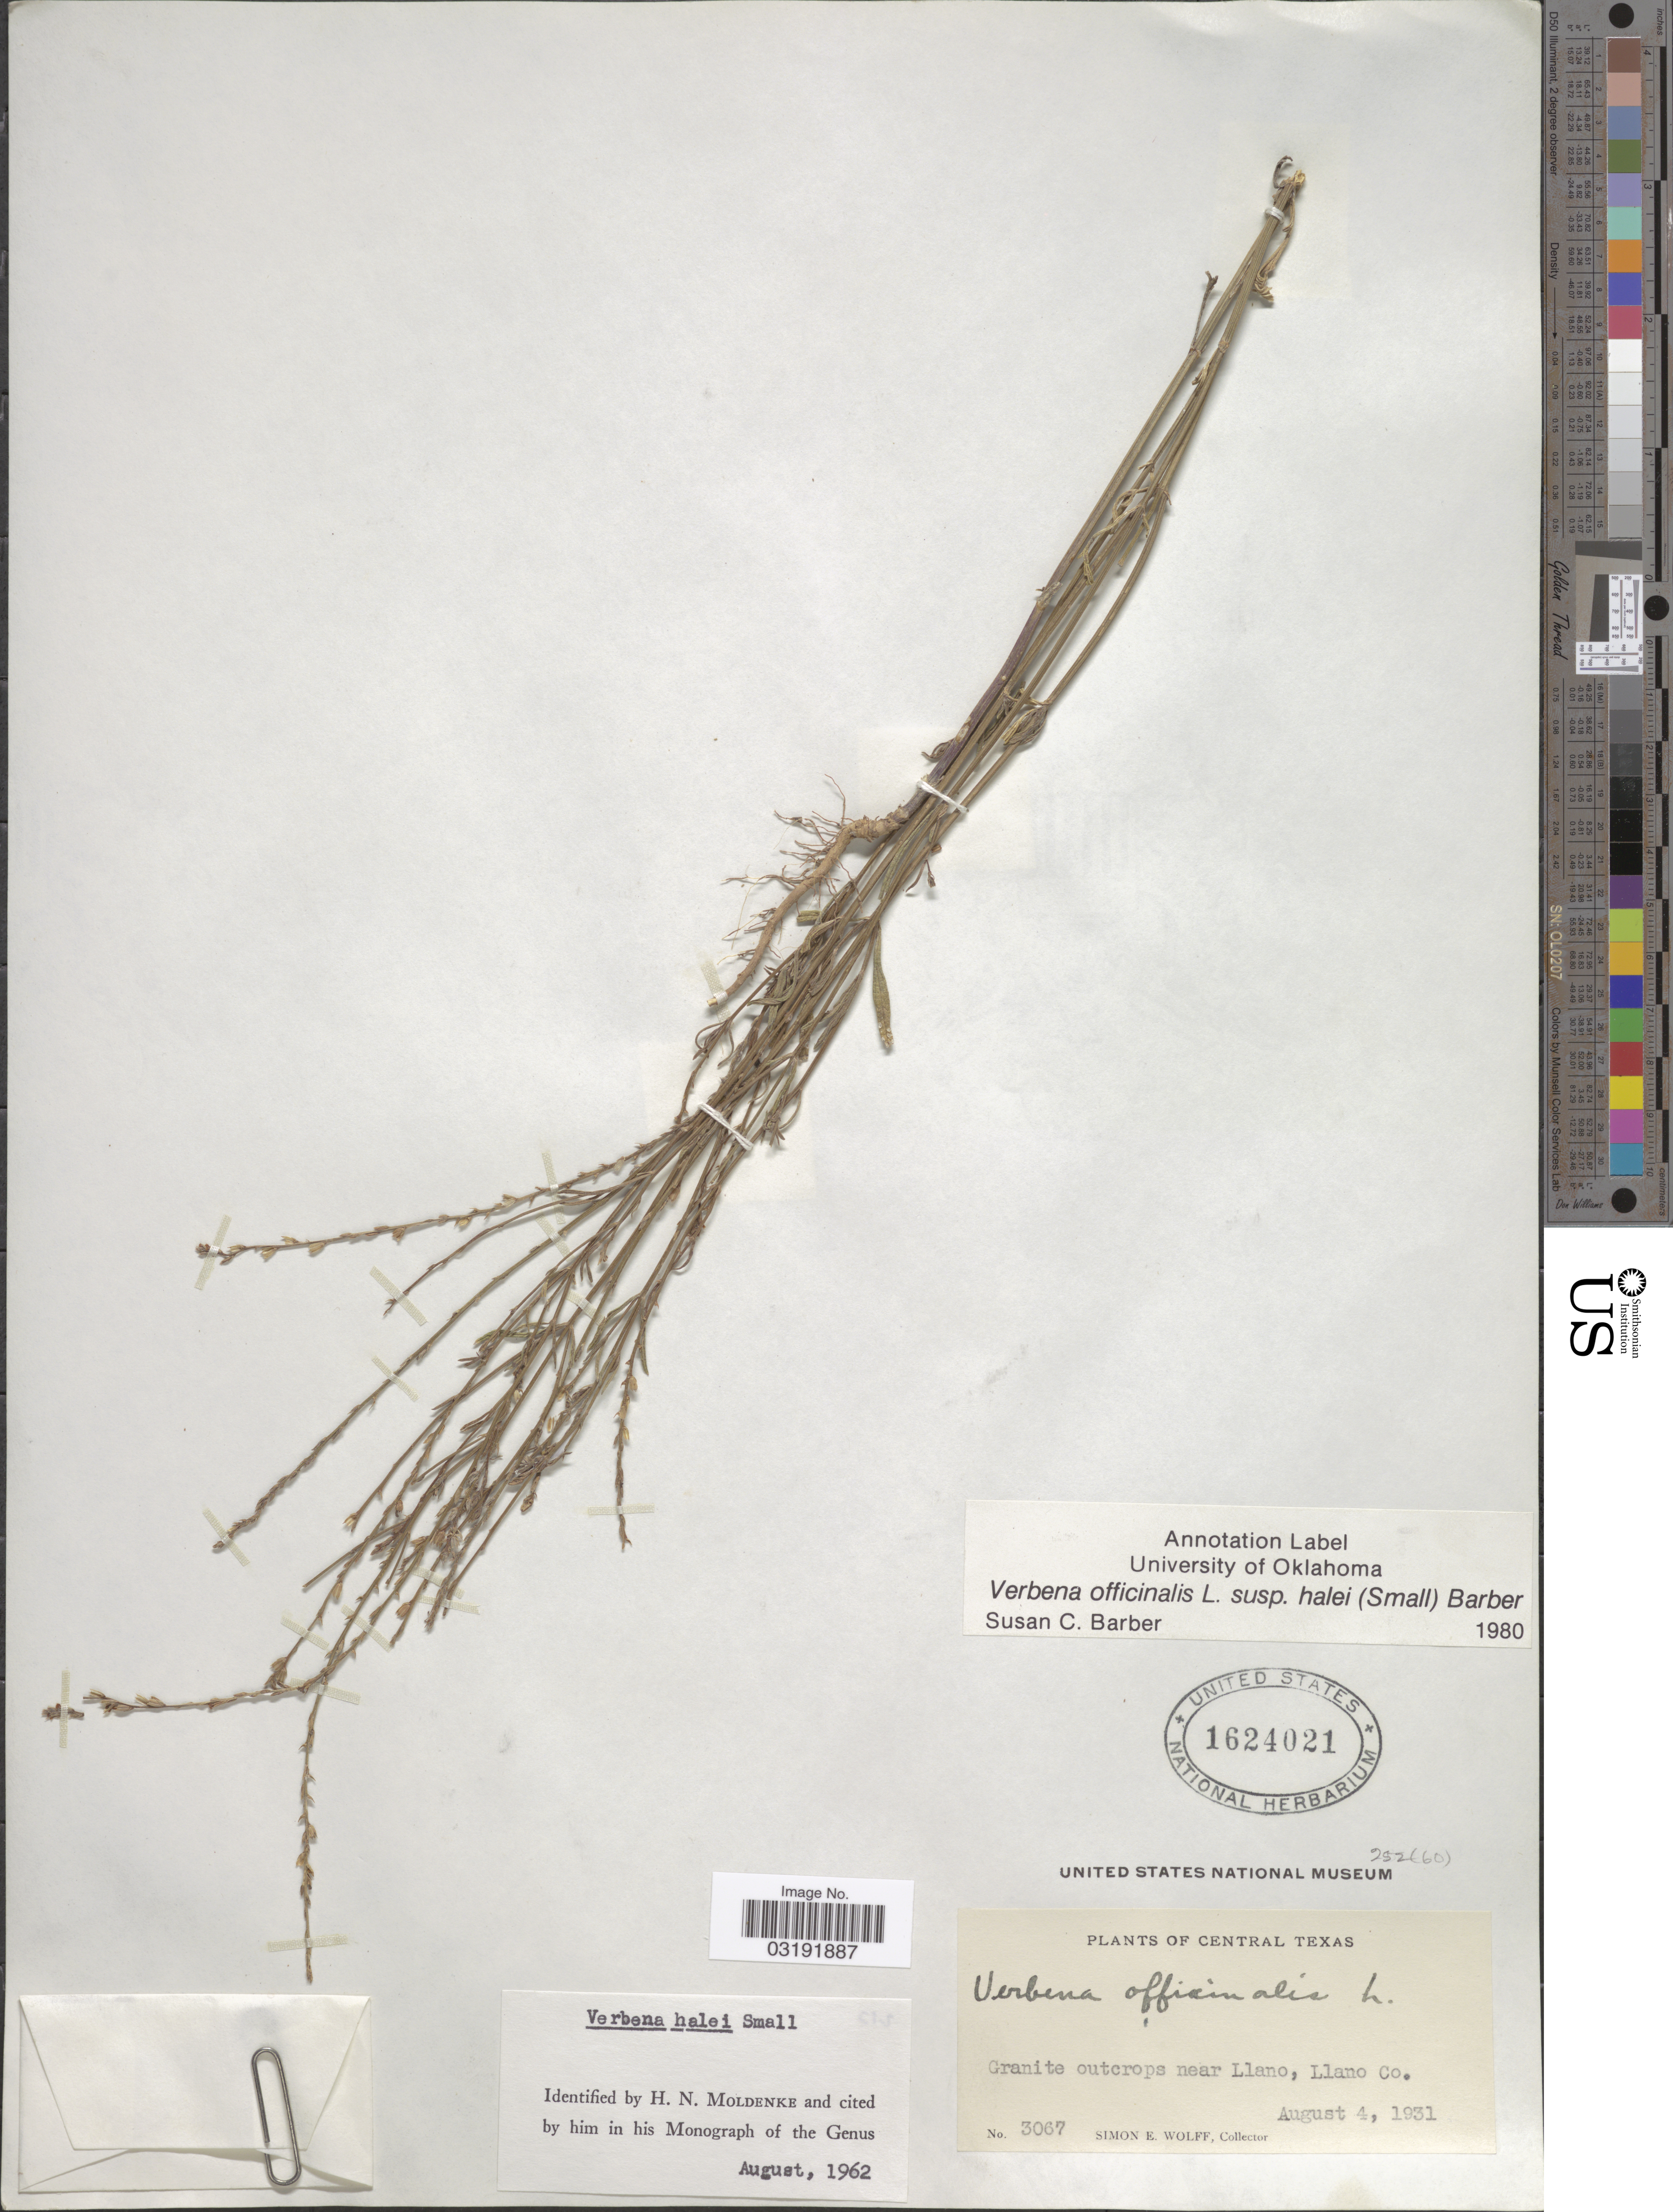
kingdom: Plantae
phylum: Tracheophyta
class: Magnoliopsida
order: Lamiales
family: Verbenaceae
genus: Verbena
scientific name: Verbena officinalis subsp. halei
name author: L.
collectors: S. E. Wolff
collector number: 3067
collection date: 1931-08-04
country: United States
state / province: Texas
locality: Central Texas. Granite outcrops near Llano, Llano Co.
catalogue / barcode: US 1624021